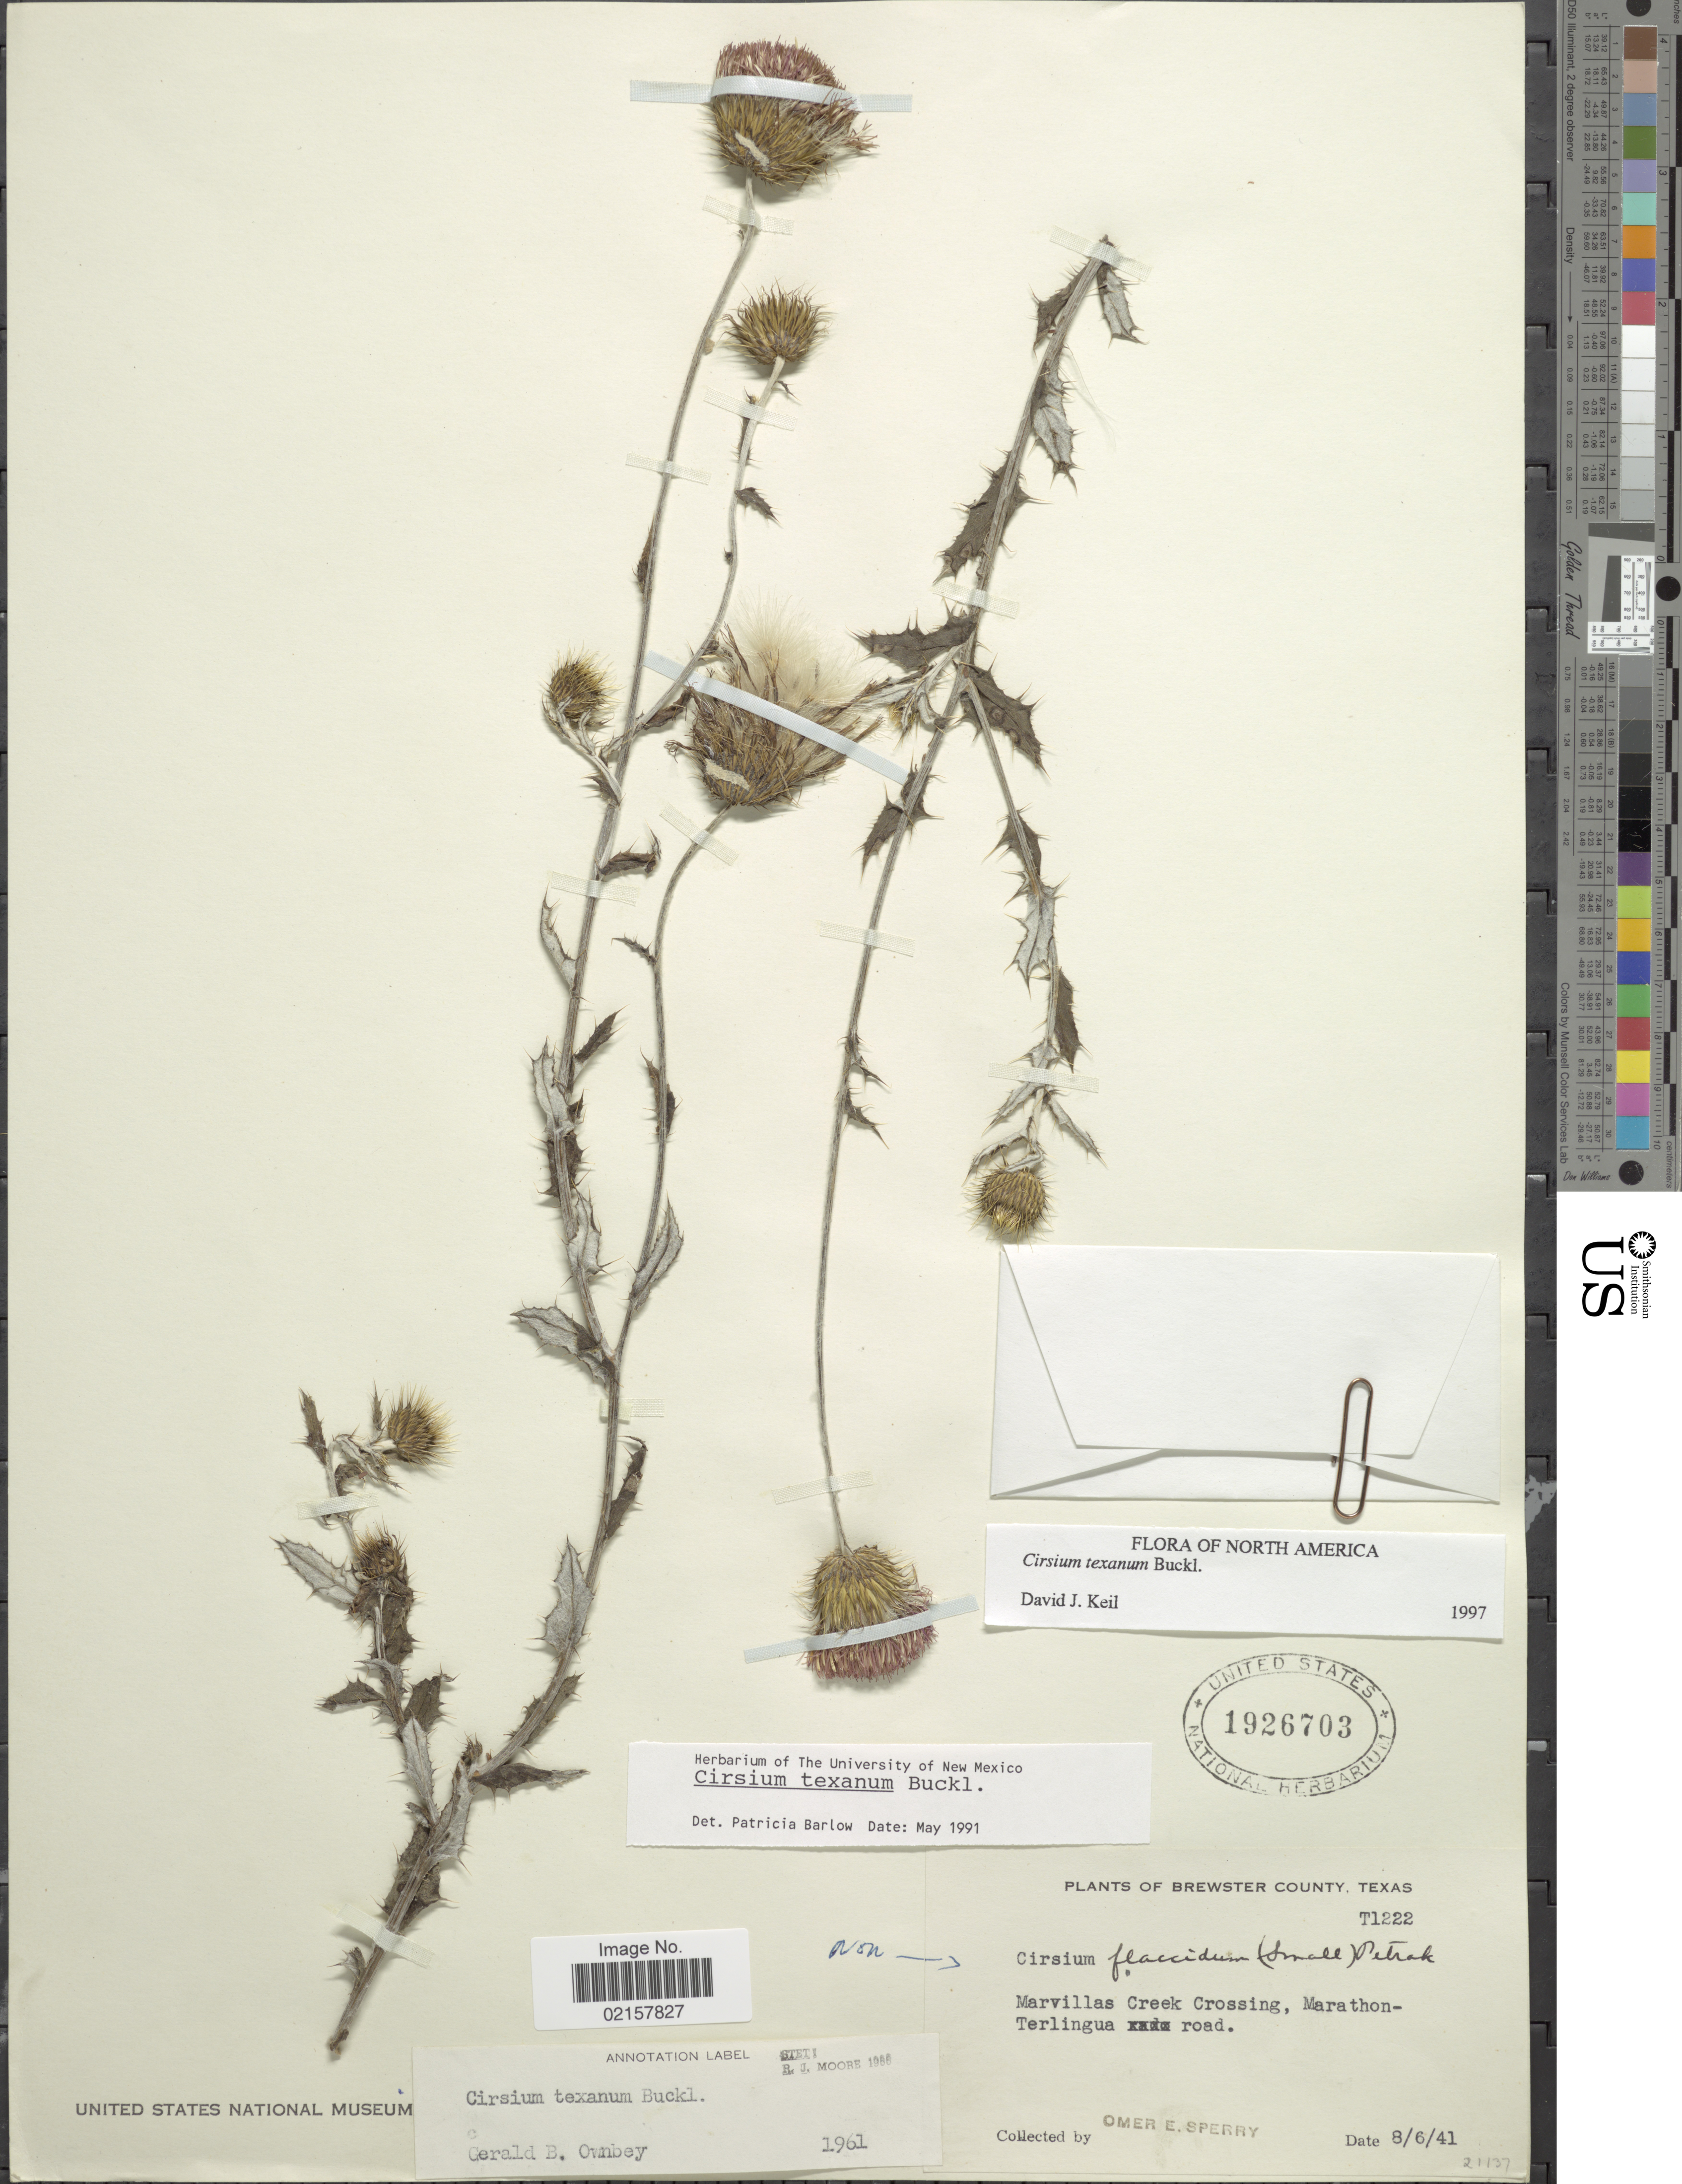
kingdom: Plantae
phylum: Tracheophyta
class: Magnoliopsida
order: Asterales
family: Asteraceae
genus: Cirsium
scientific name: Cirsium texanum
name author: Buckley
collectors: O. E. Sperry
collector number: T1222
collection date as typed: Transcribed d/m/y: 6/8/41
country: United States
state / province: Texas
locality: Brewster County, Marvillas Creek Crossing, Marathon-Terlingua road.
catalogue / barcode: US 1926703